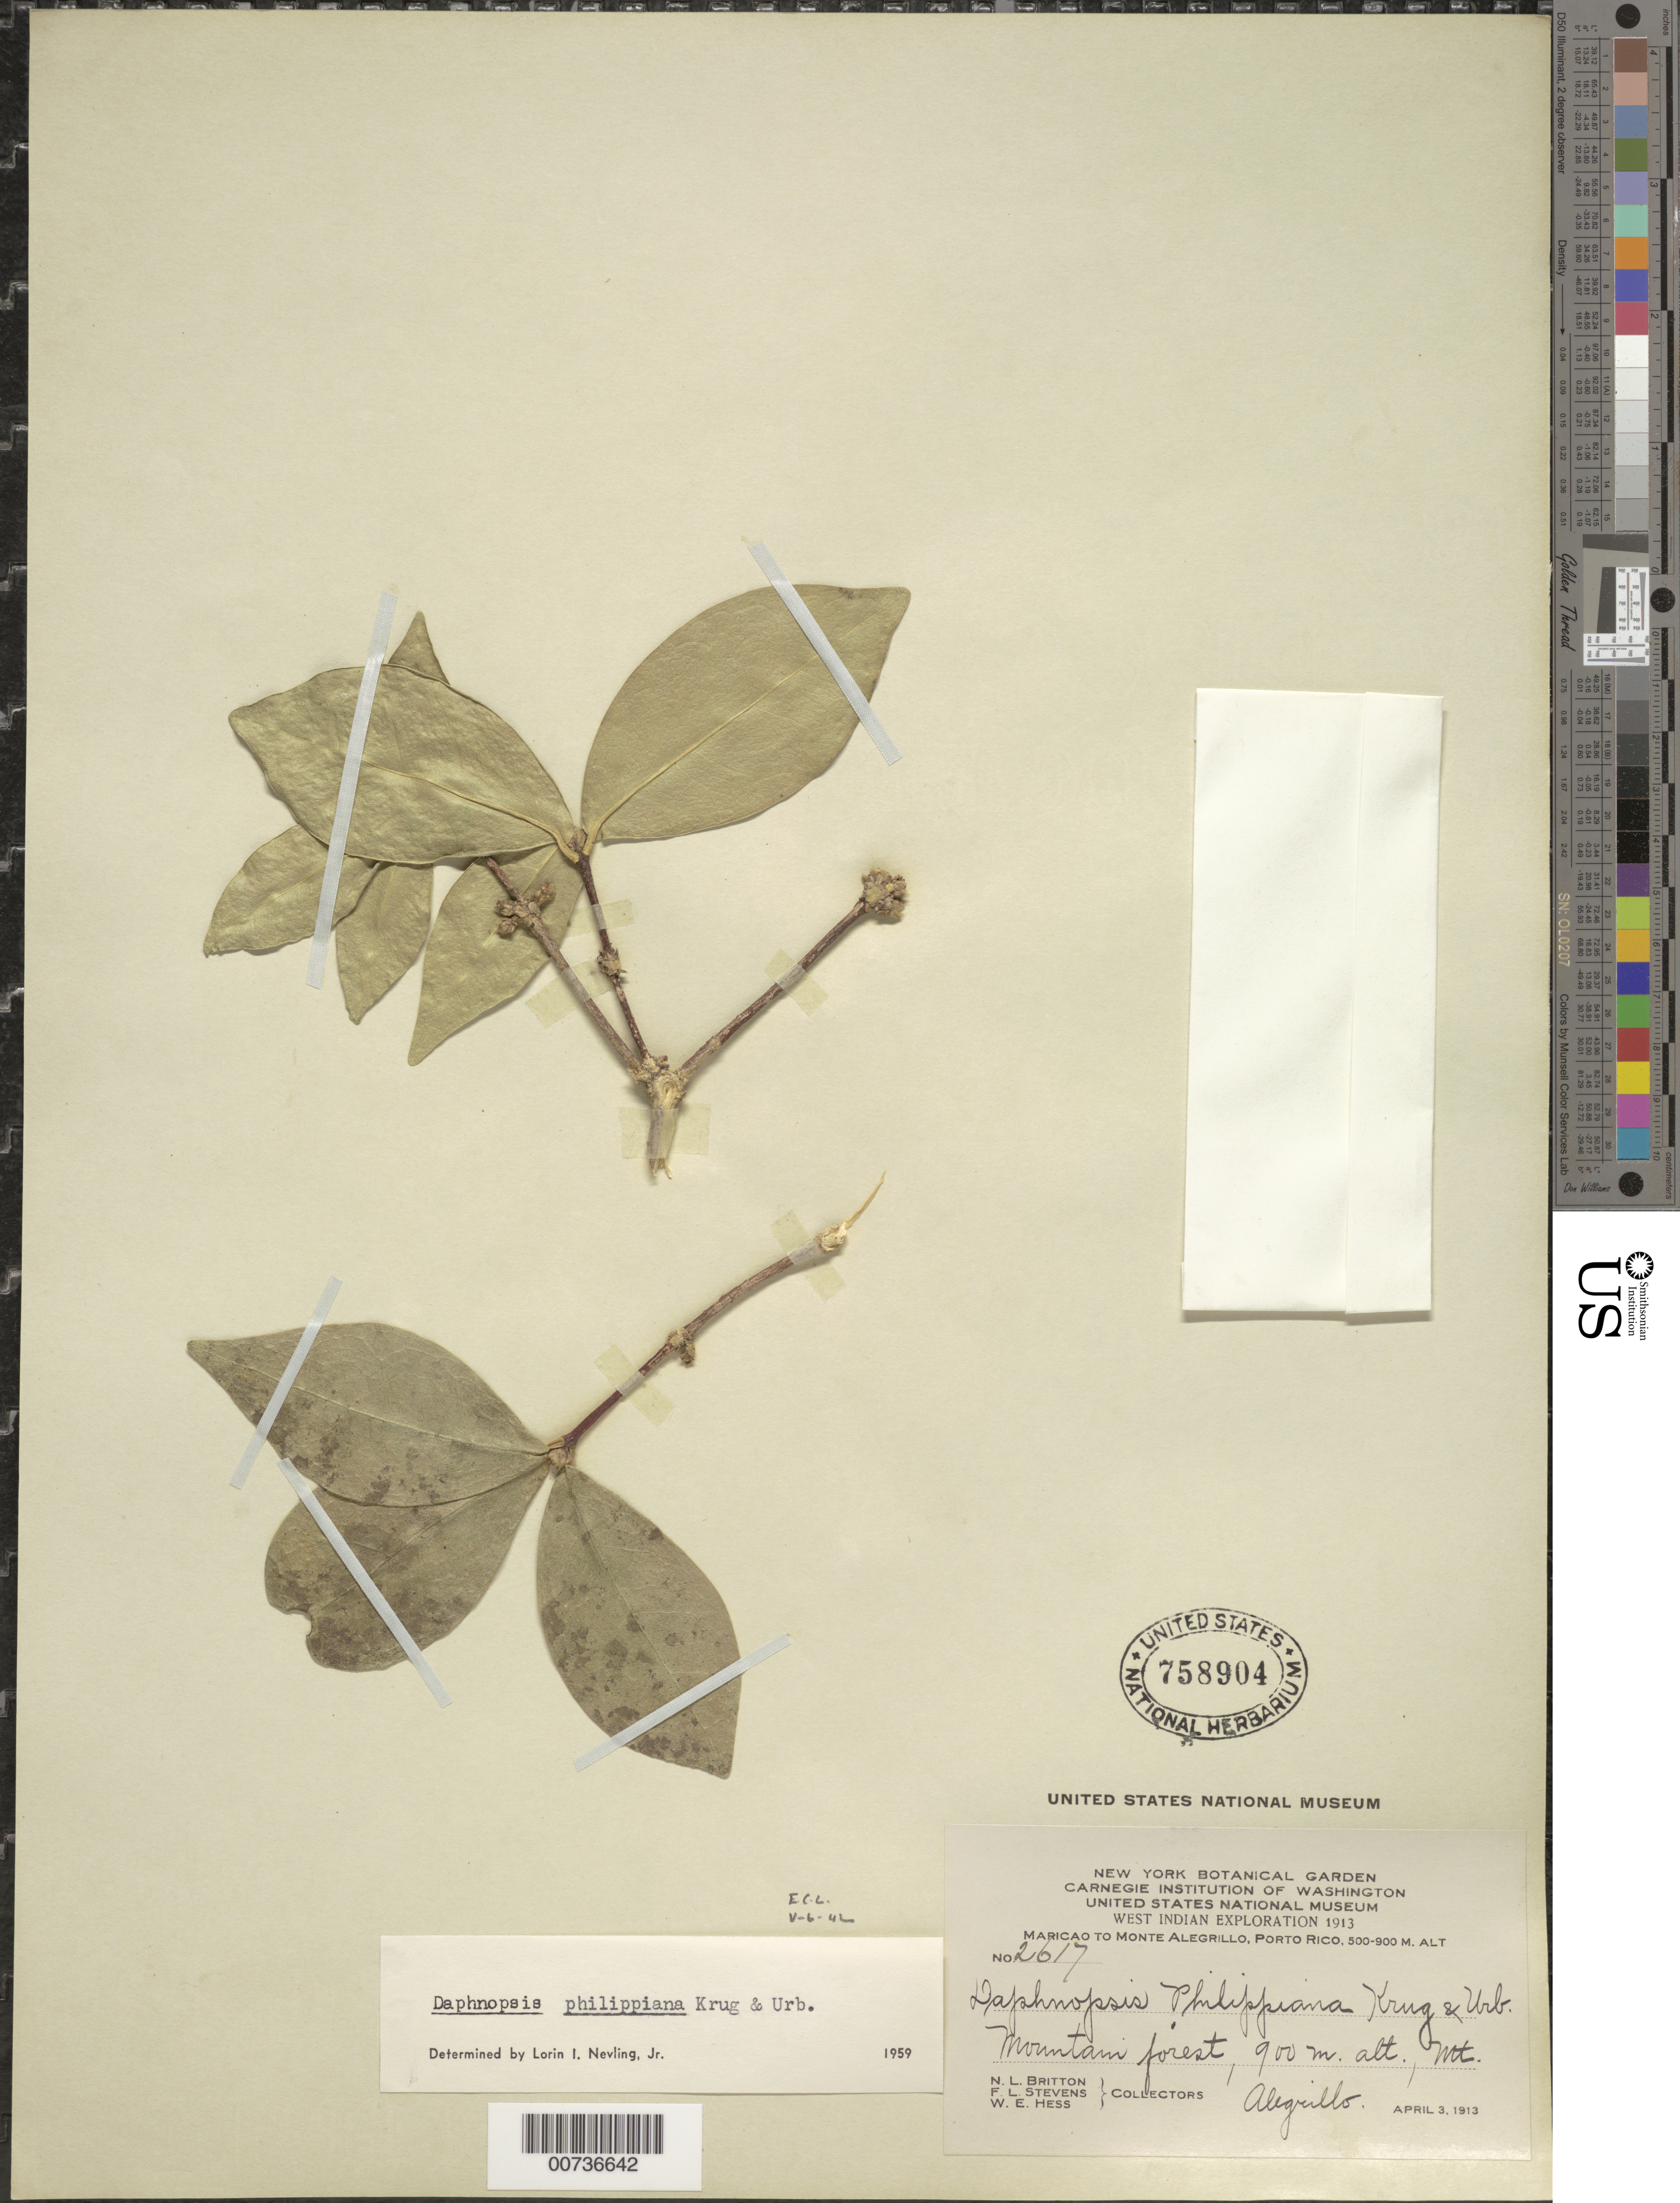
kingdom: Plantae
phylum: Tracheophyta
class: Magnoliopsida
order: Malvales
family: Thymelaeaceae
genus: Daphnopsis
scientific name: Daphnopsis philippiana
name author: Krug & Urb.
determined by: Nevling, L. I., Jr.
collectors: N. Britton, F. L. Stevens & W. Hess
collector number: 2617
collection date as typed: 03 Apr 1913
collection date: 1913-04-03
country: Puerto Rico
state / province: Maricao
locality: Monte Alegrillo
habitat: Mountain forest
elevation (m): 900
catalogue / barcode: US 758904